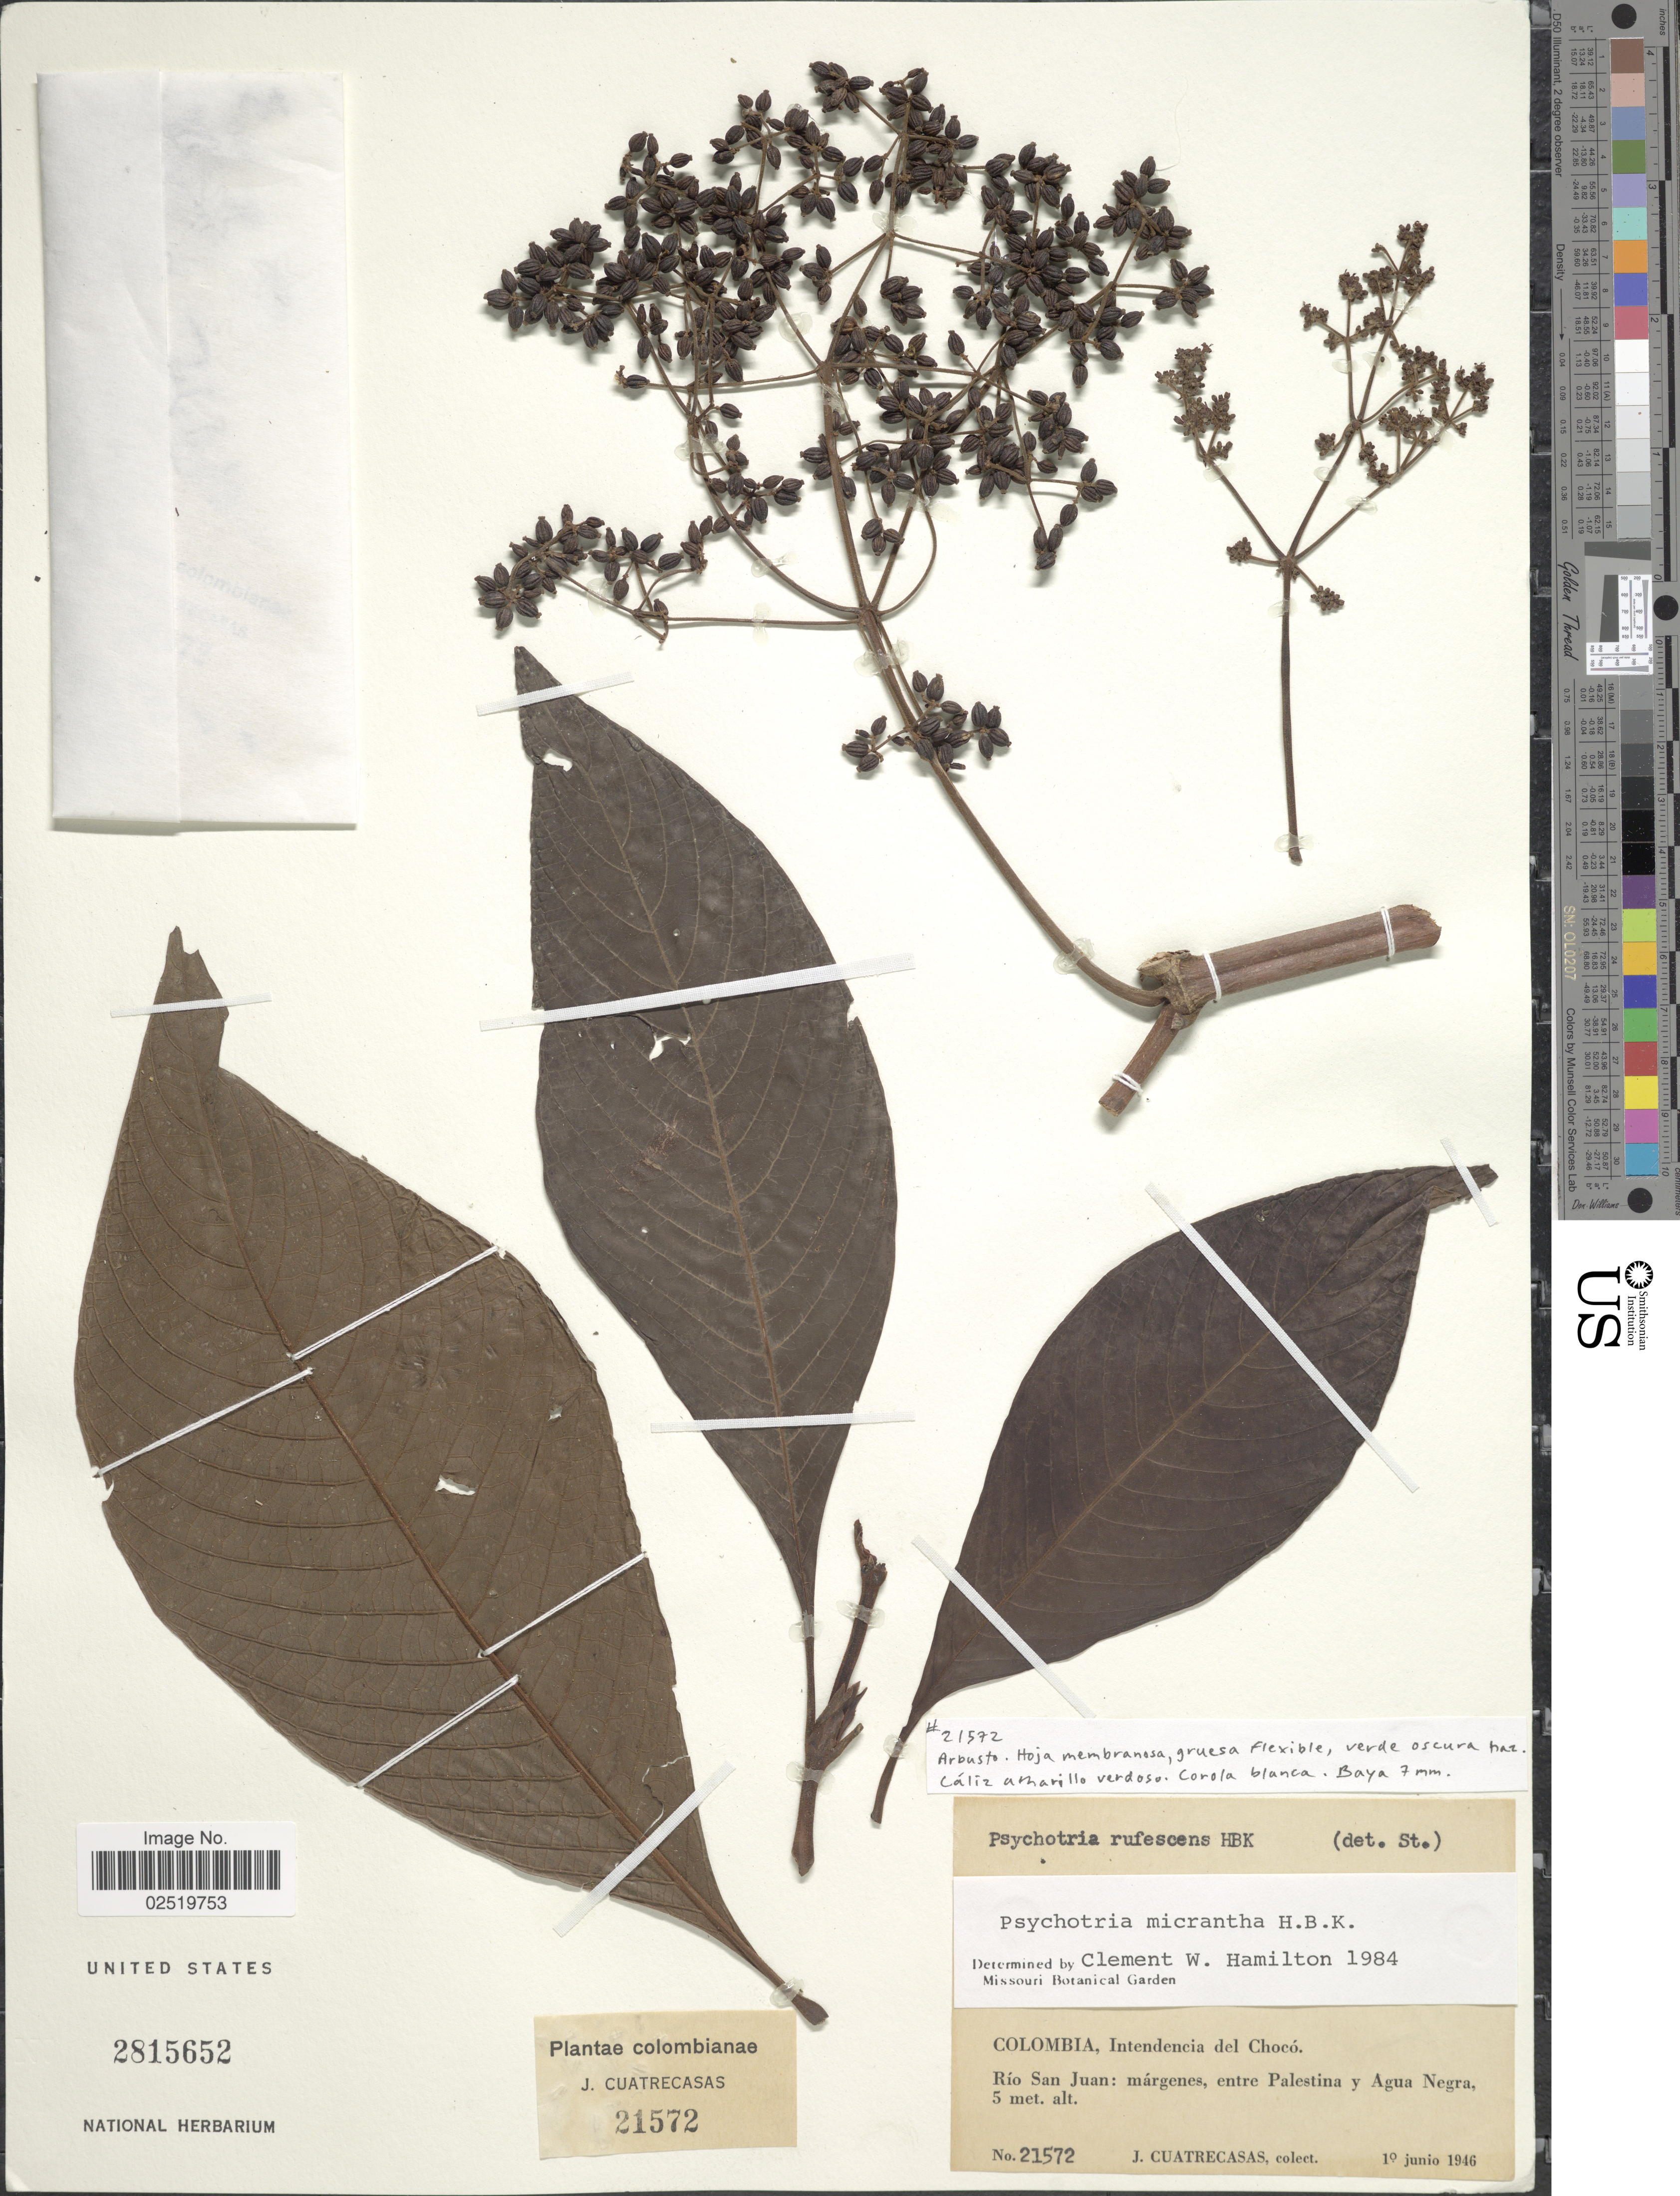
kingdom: Plantae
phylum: Tracheophyta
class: Magnoliopsida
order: Gentianales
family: Rubiaceae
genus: Psychotria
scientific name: Psychotria micrantha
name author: Kunth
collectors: J. Cuatrecasas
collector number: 21572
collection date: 1946-06-19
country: Colombia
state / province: Chocó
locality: Intendencia del Choco, Rio San Juan: margenes, entre Palestina y Agua Negra, colombianae.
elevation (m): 5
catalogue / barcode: US 2815652